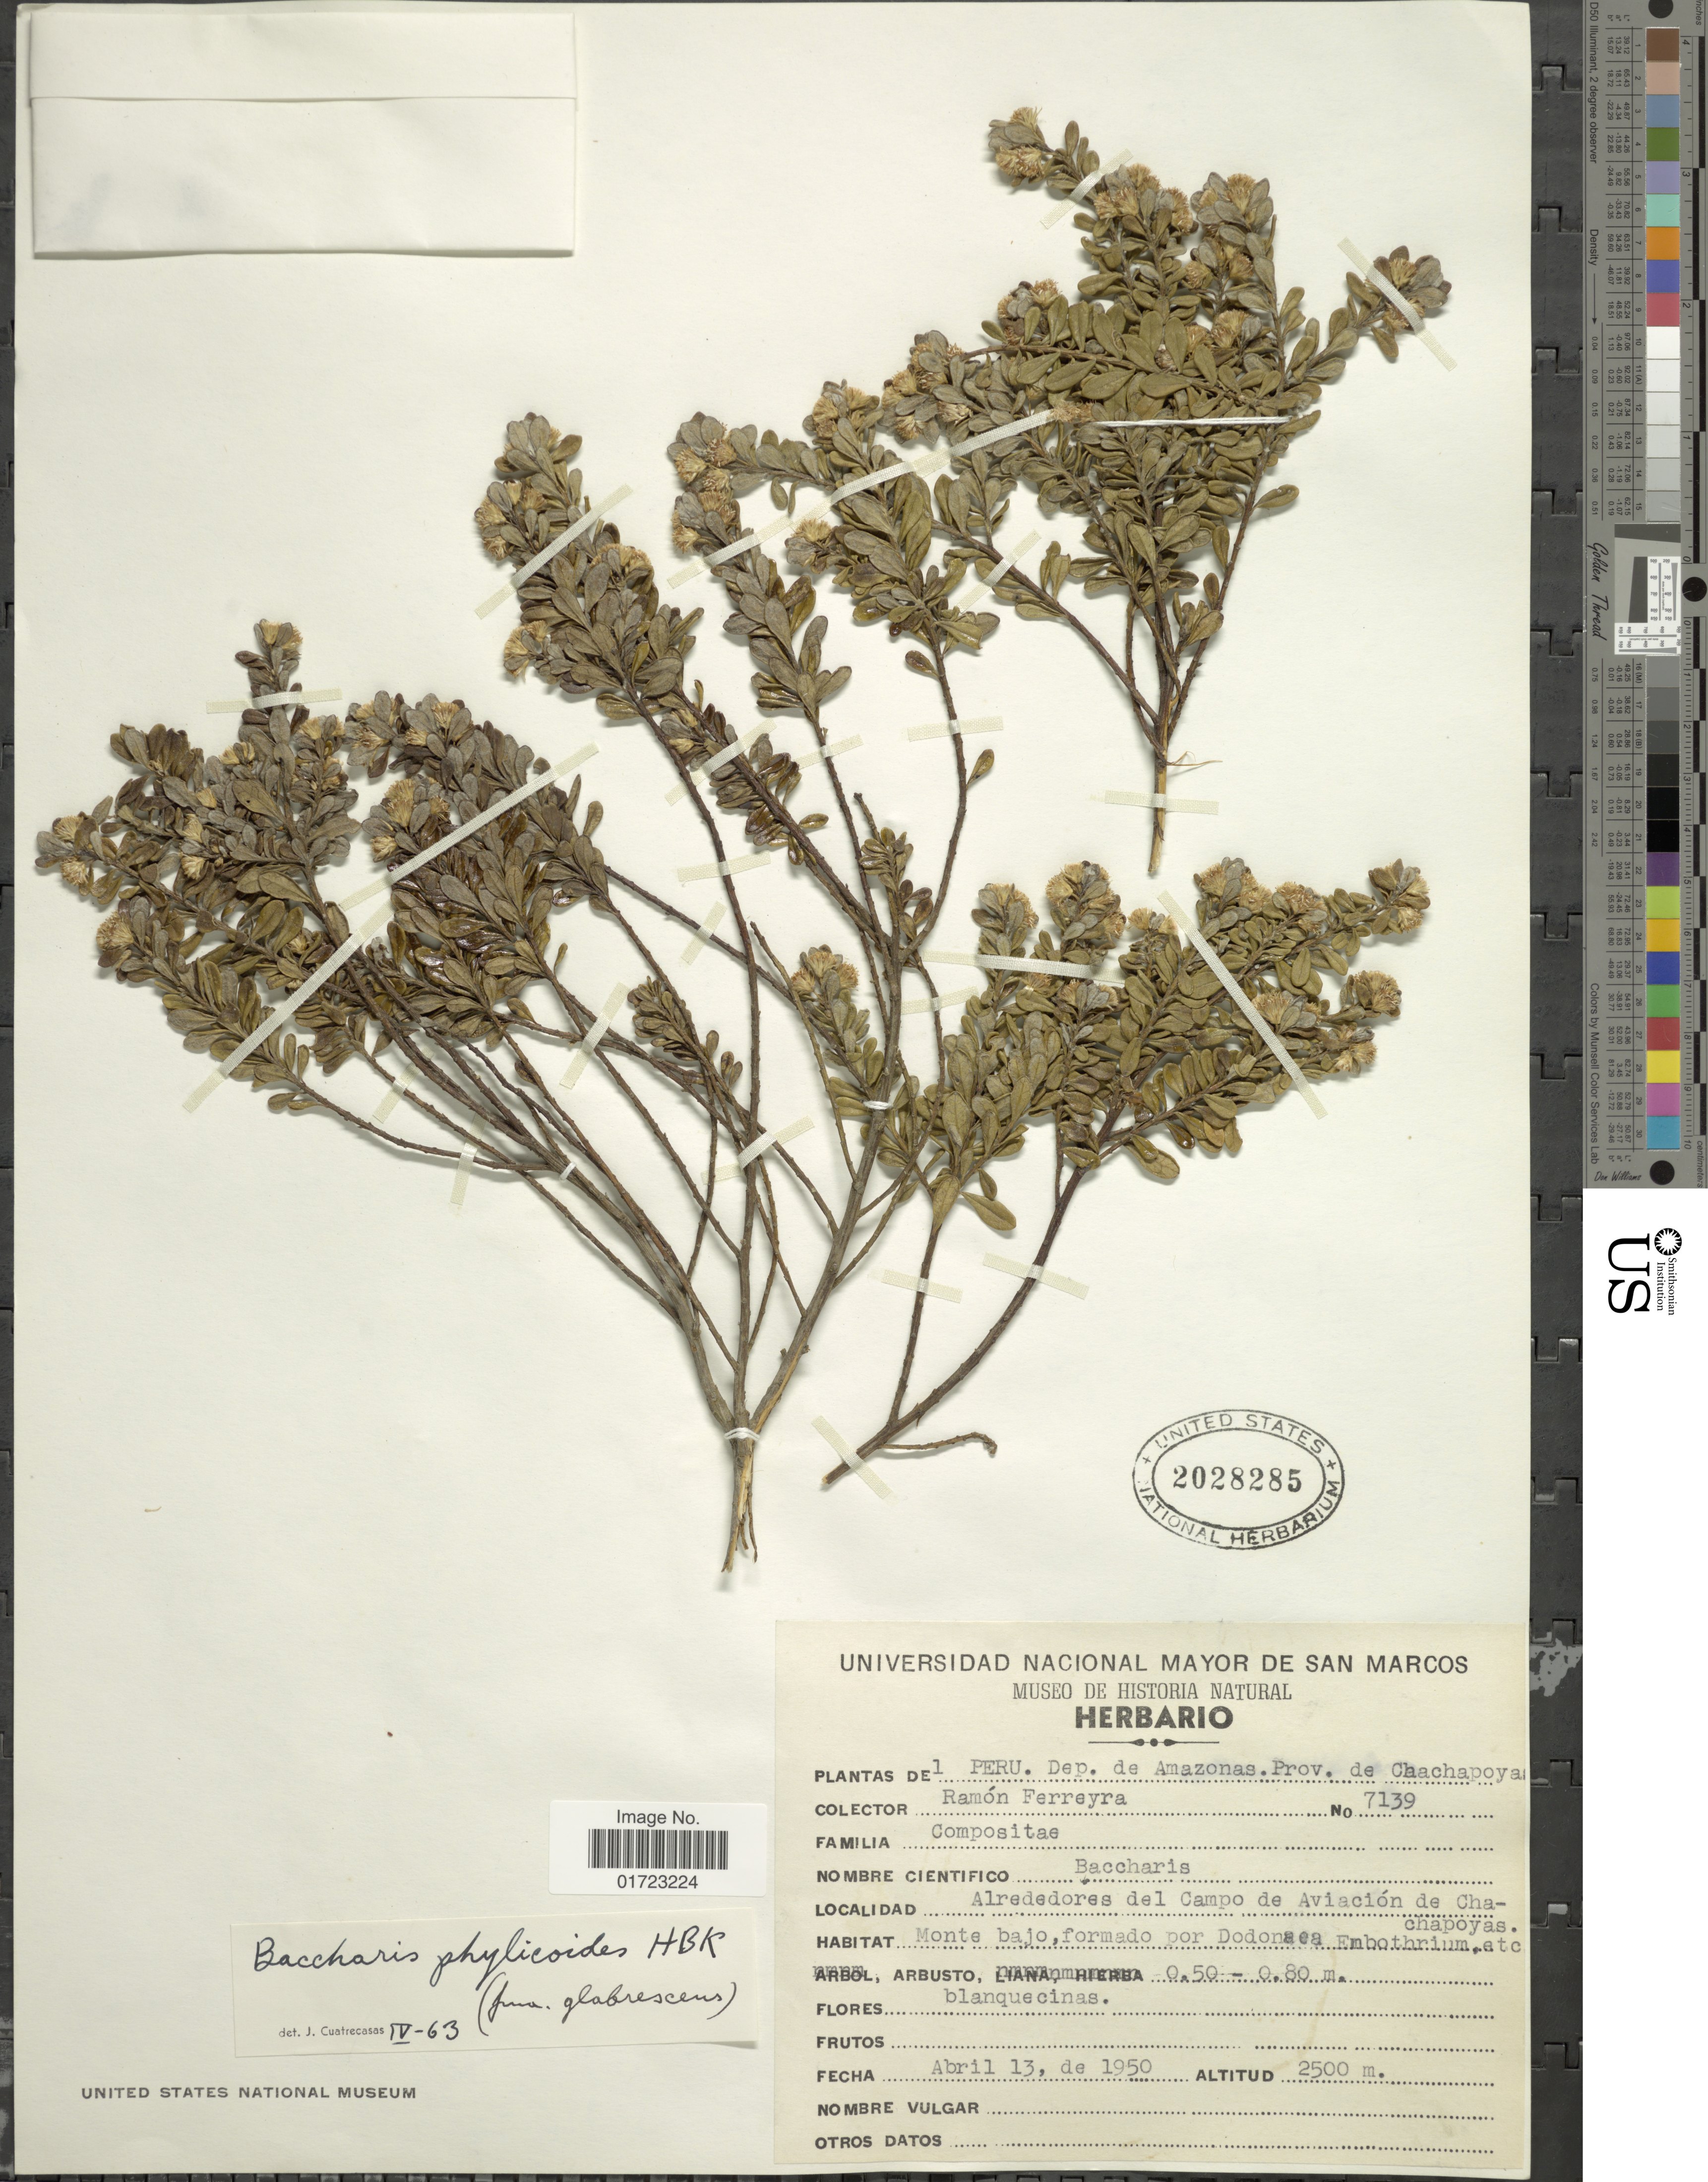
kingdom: Plantae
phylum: Tracheophyta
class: Magnoliopsida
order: Asterales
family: Asteraceae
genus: Baccharis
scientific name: Baccharis phylicoides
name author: Kunth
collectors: R. A. Ferreyra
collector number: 7139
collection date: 1950-04-13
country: Peru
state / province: Amazonas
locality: Peru, Dep. de Amazonas, Prov. de Chachapoya. Alrededores del Campo de Aviacion de Chachapoyas.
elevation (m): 2500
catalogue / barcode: US 2028285